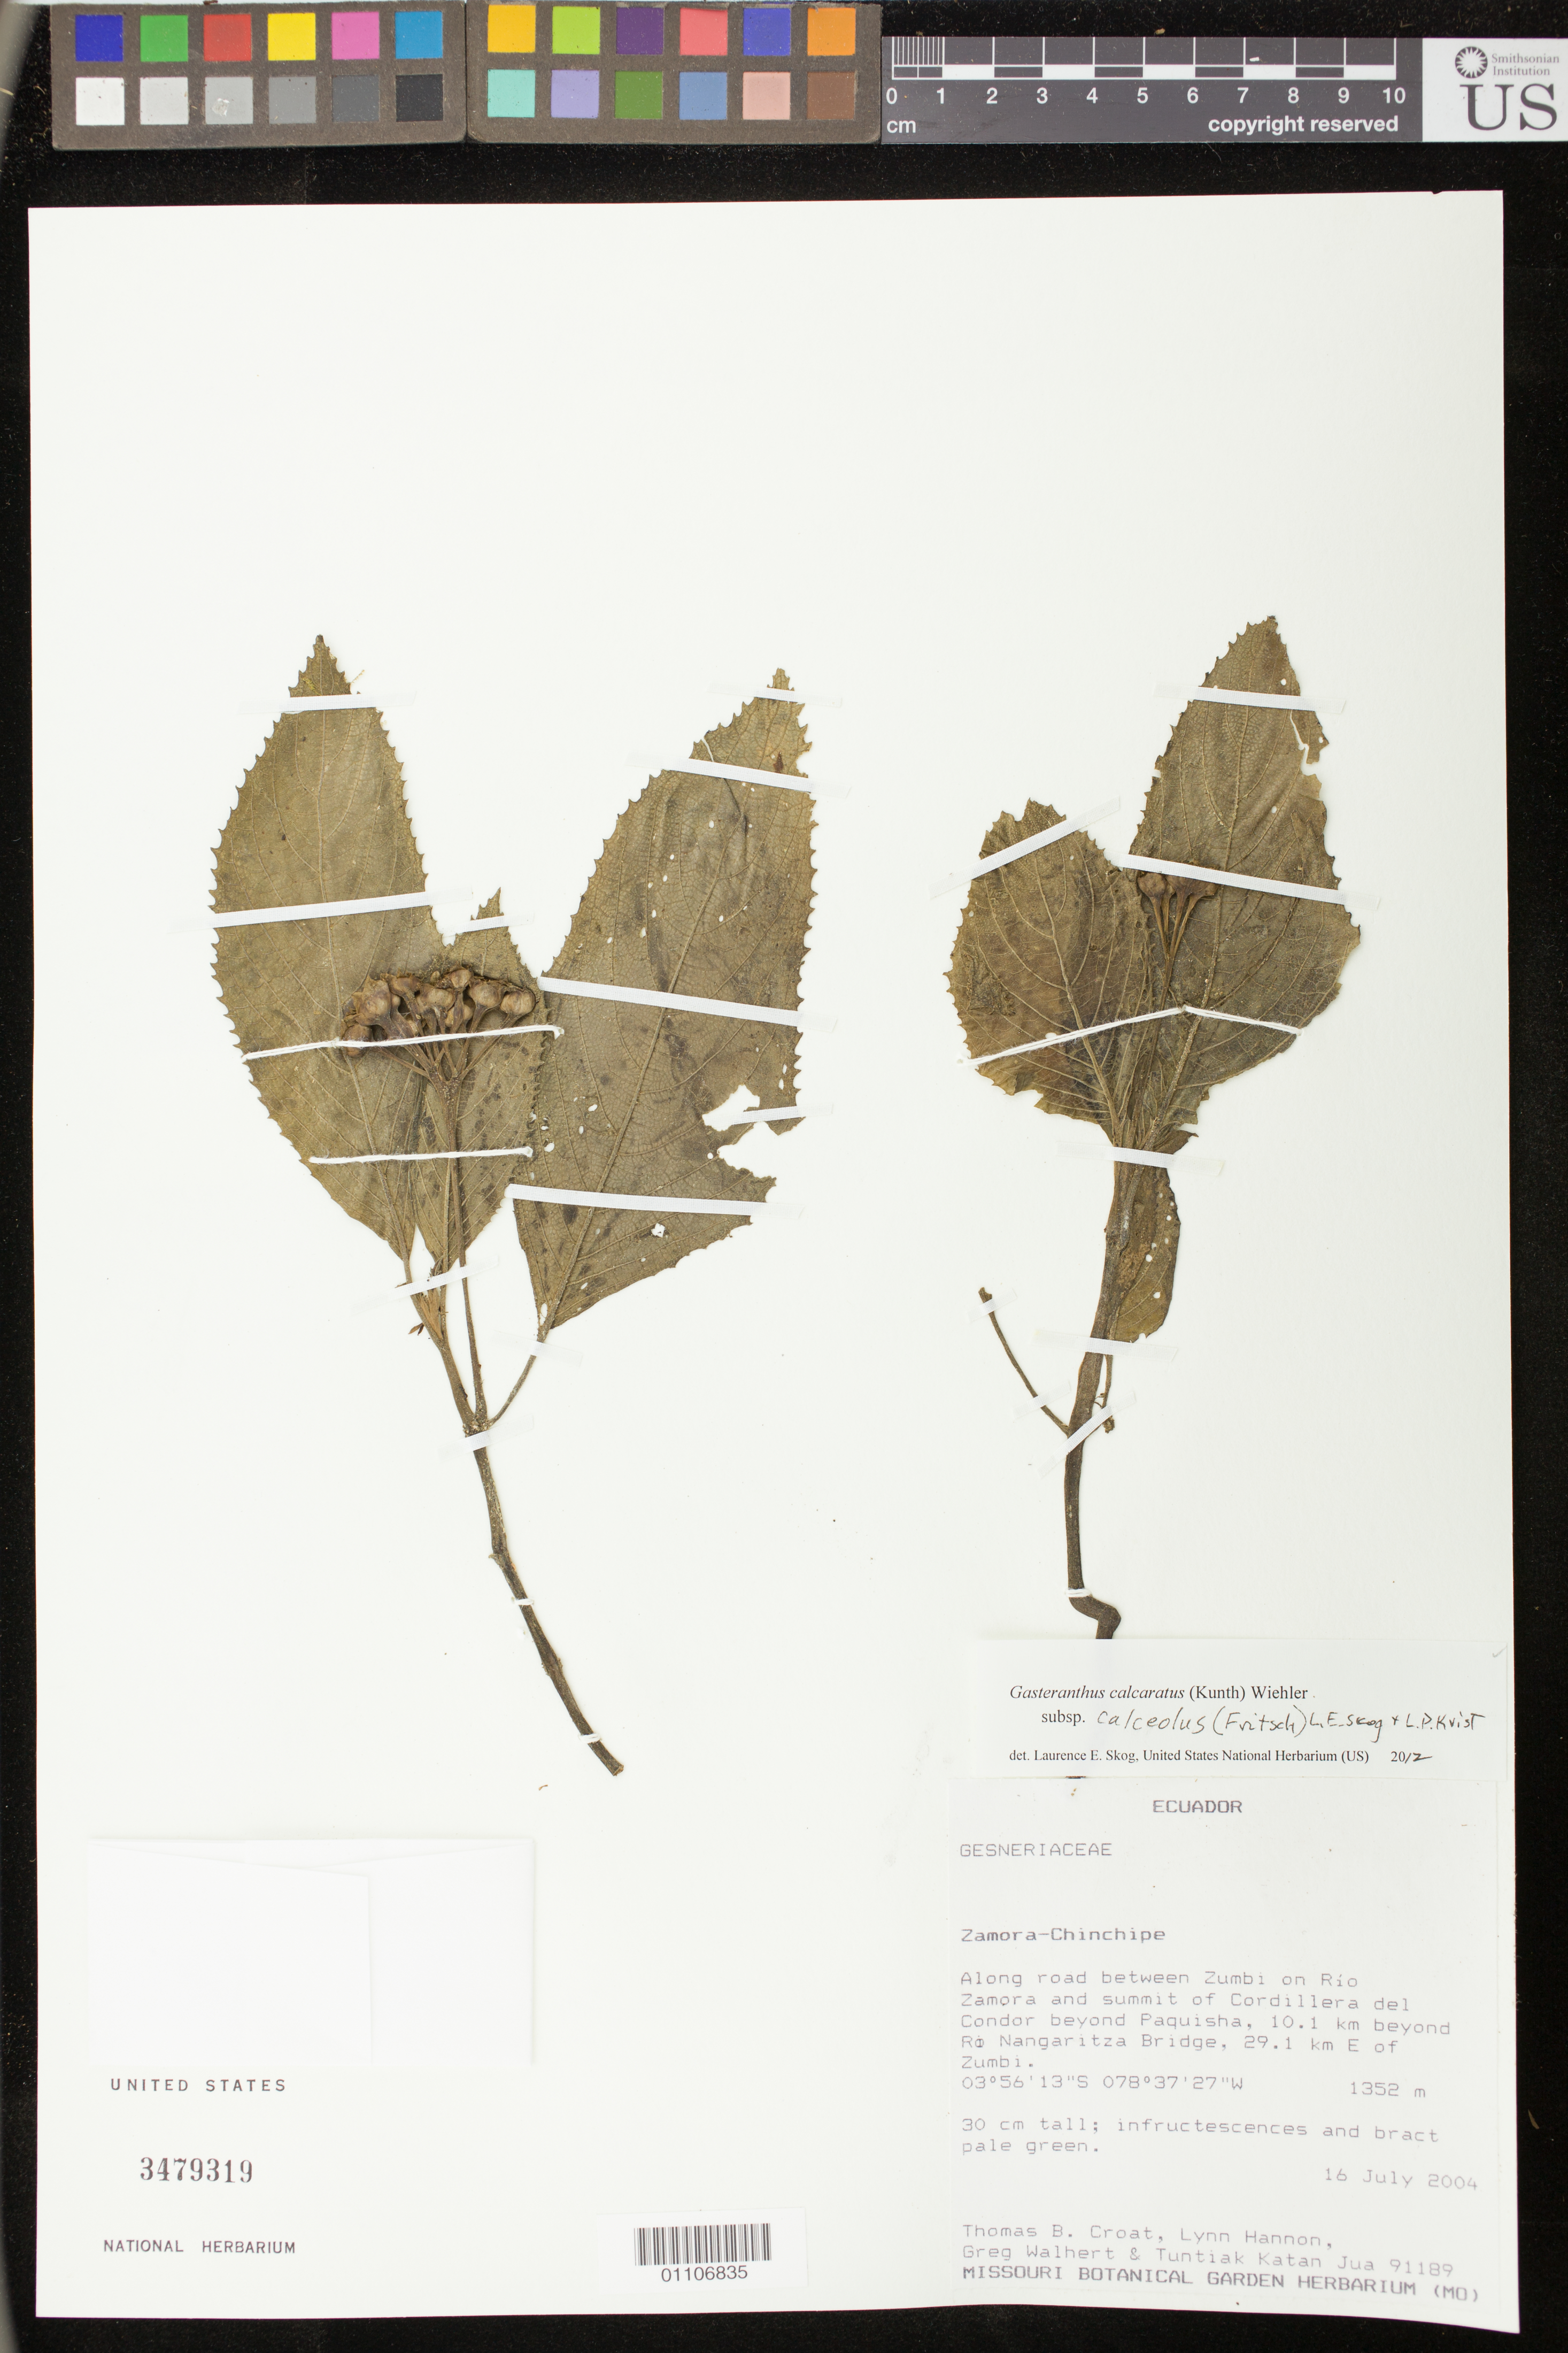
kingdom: Plantae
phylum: Tracheophyta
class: Magnoliopsida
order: Lamiales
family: Gesneriaceae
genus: Gasteranthus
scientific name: Gasteranthus calcaratus subsp. calceolus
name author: (Fritsch) L.E. Skog & L.P. Kvist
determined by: Skog, Laurence E.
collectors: T. B. Croat, L. Hannon, G. Walhert & T. Katan Jua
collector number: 91189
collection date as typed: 16 Jul 2004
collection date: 2004-07-16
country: Ecuador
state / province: Zamora-Chinchipe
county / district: Zamora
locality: Chinchipe: Along road between Zumbi on Rio Zamora and summit of Cordillera del Condor beyond Paquisha, 10.1 km beyond Ro Nangaritza Bridge, 29.1 km E of Zumbi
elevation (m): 1352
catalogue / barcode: US 3479319